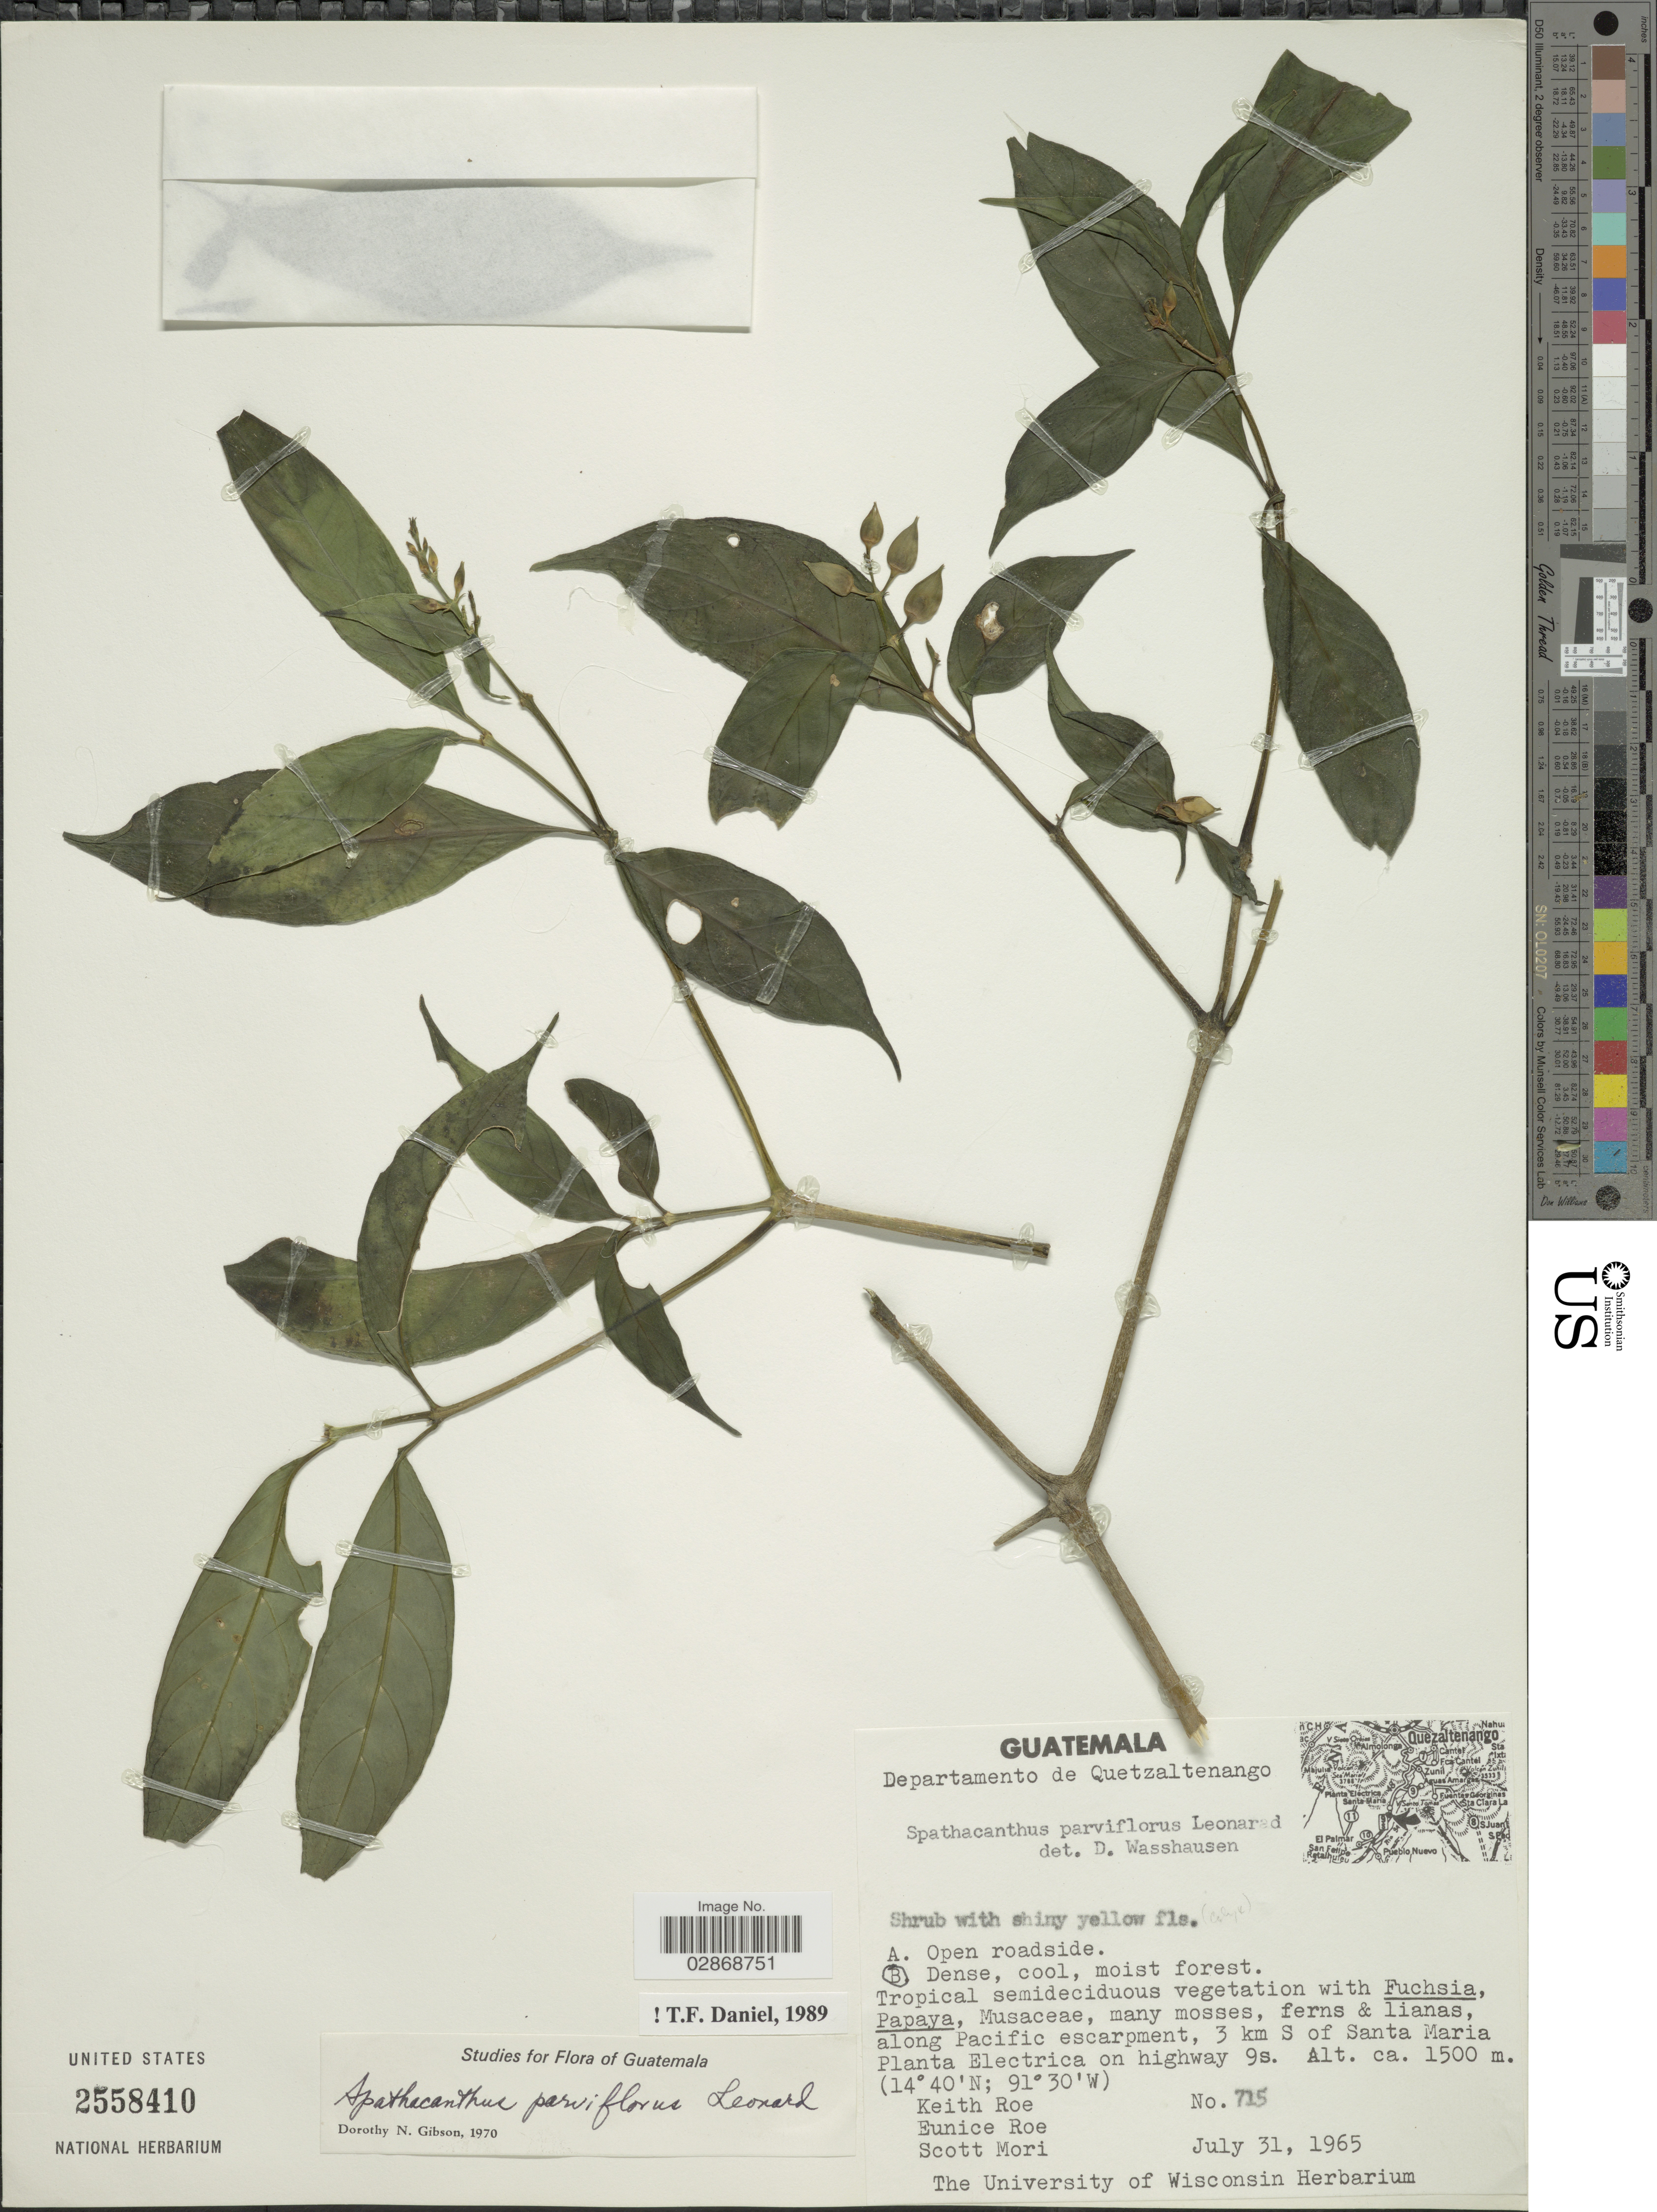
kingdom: Plantae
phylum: Tracheophyta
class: Magnoliopsida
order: Lamiales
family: Acanthaceae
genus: Spathacanthus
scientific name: Spathacanthus parviflorus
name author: Leonard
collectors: K. E. Roe, E. Roe & S. Mori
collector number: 715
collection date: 1965-07-31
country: Guatemala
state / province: Quetzaltenango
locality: Departamento de Quetzaltenango. Along Pacific escarpment, 3 km S of Santa Maria Planta Electrica on highway 9s.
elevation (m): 1500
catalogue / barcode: US 2558410